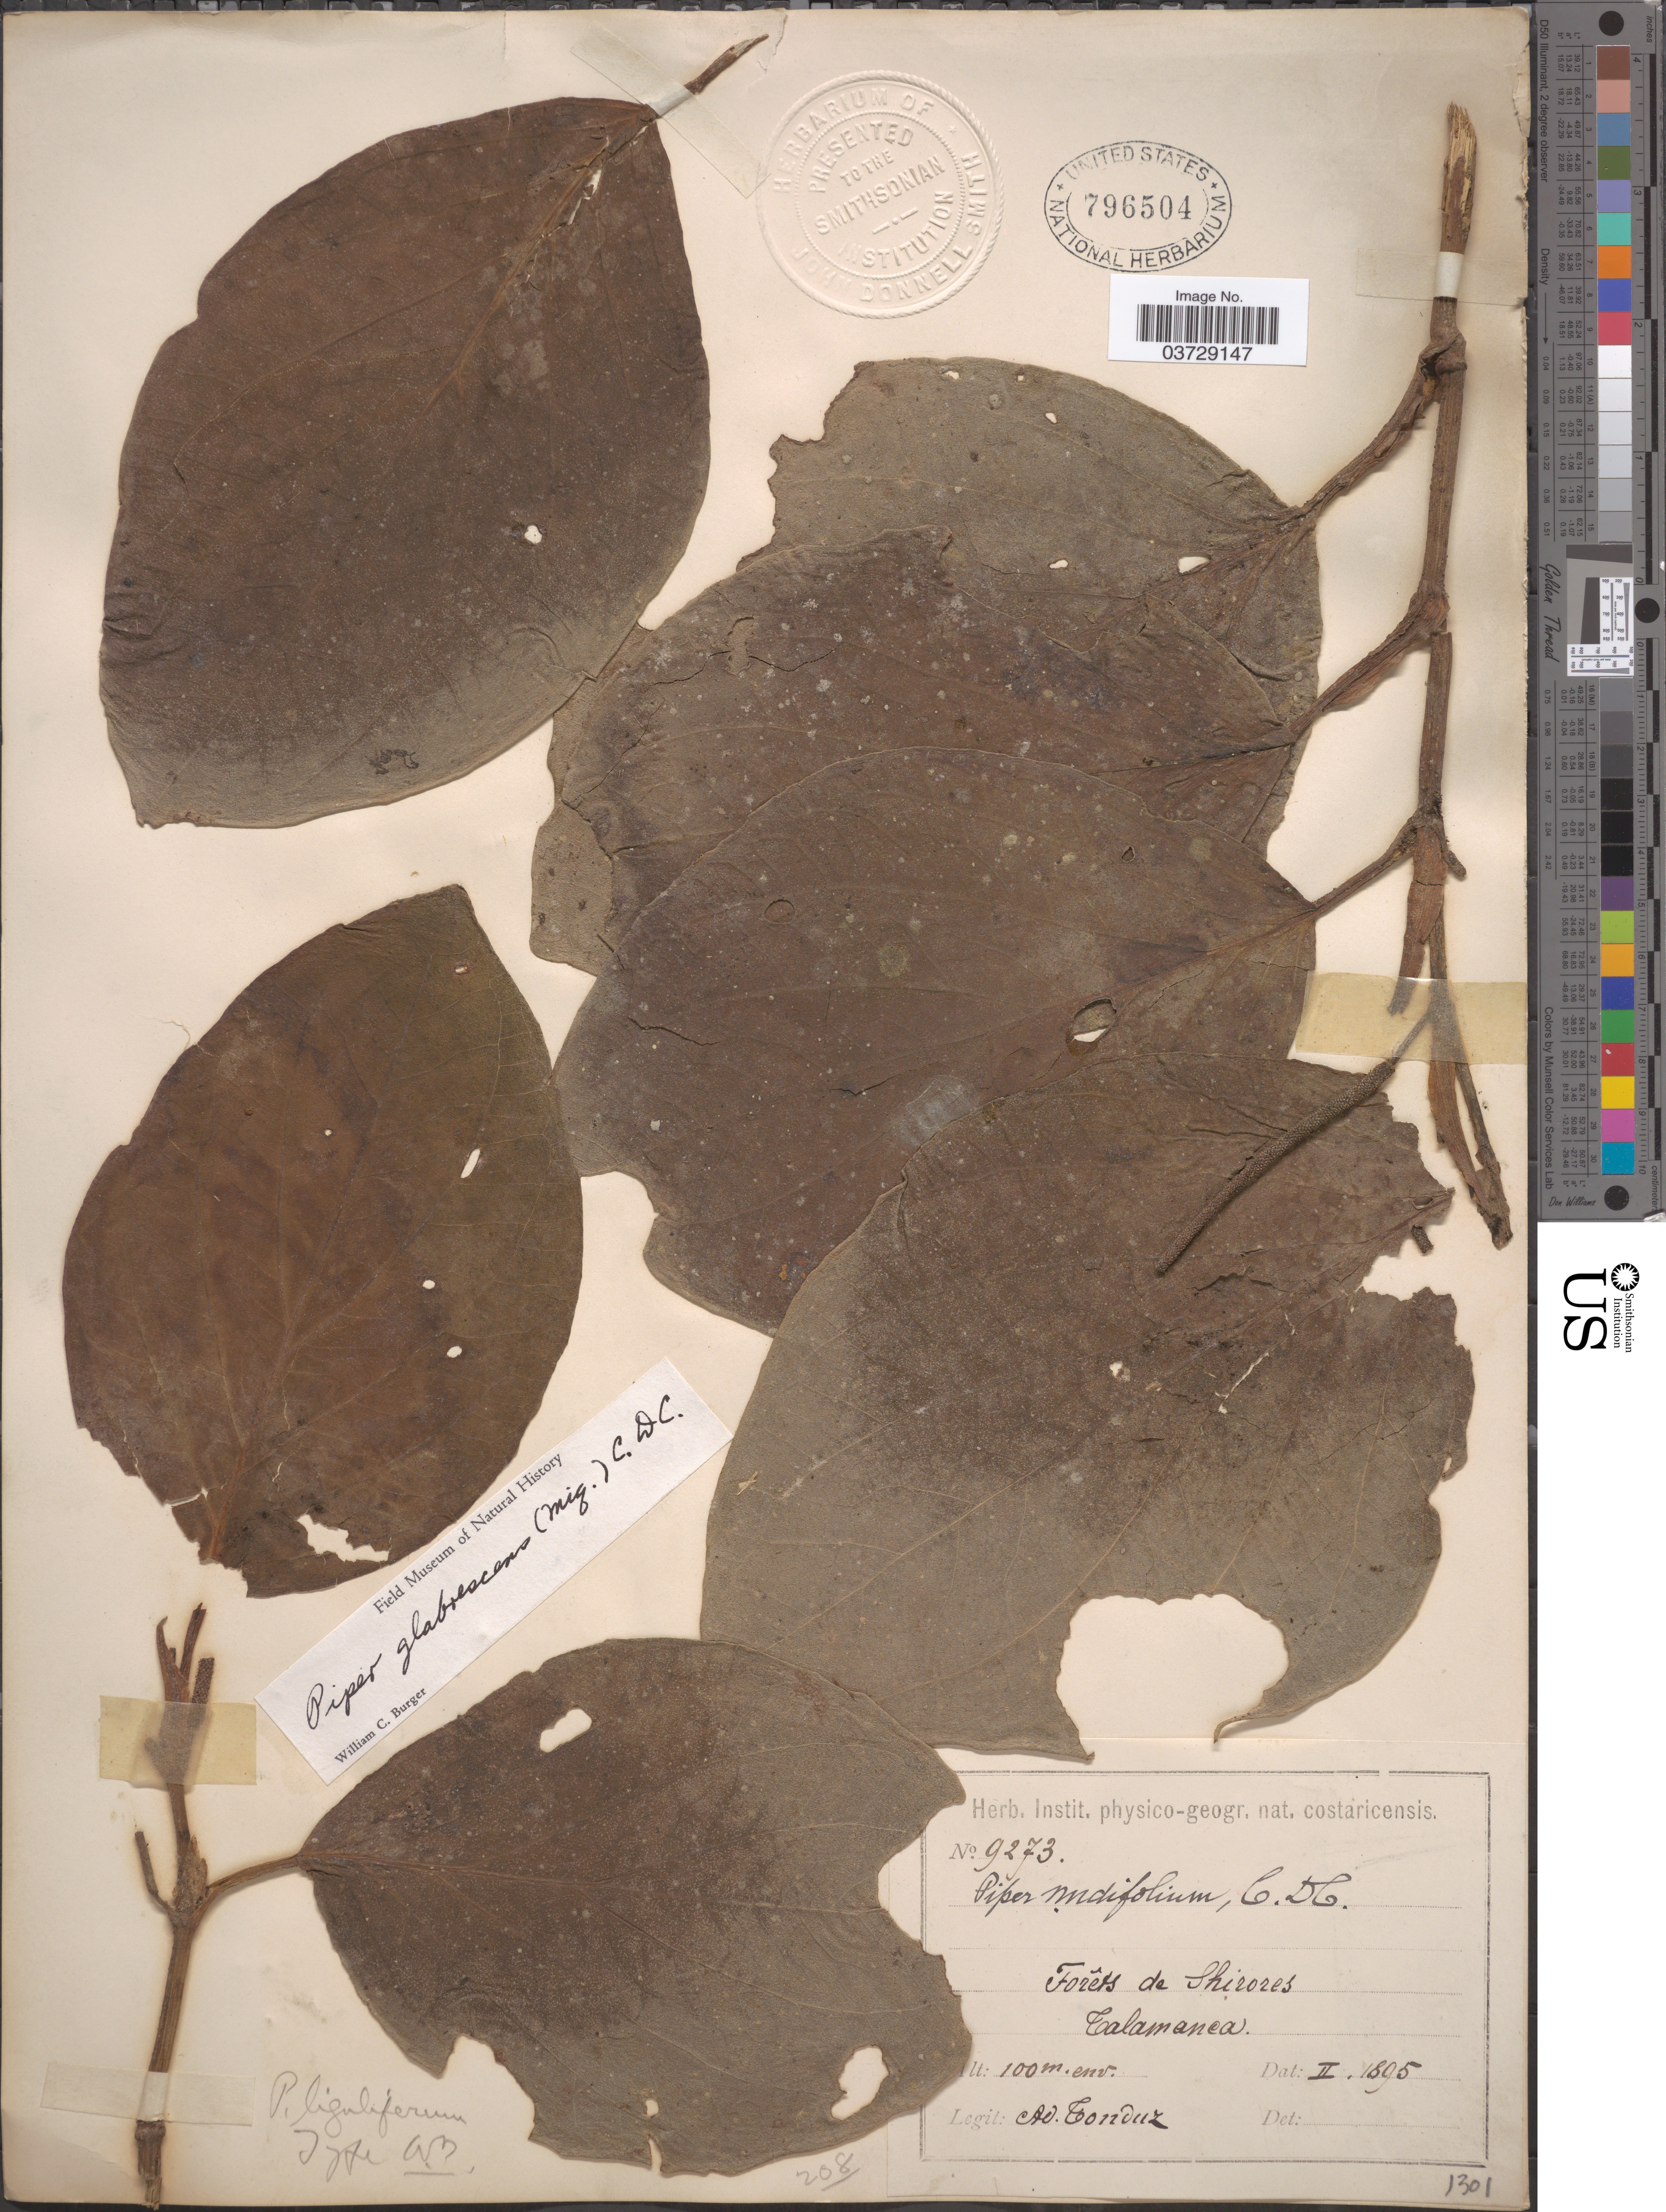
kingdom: Plantae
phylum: Tracheophyta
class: Magnoliopsida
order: Piperales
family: Piperaceae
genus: Piper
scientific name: Piper glabrescens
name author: (Miq.) C. DC.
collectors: A. Tonduz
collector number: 9273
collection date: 1895-02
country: Costa Rica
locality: Forêts de Shirores. Talamanca.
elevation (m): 100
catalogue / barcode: US 796504